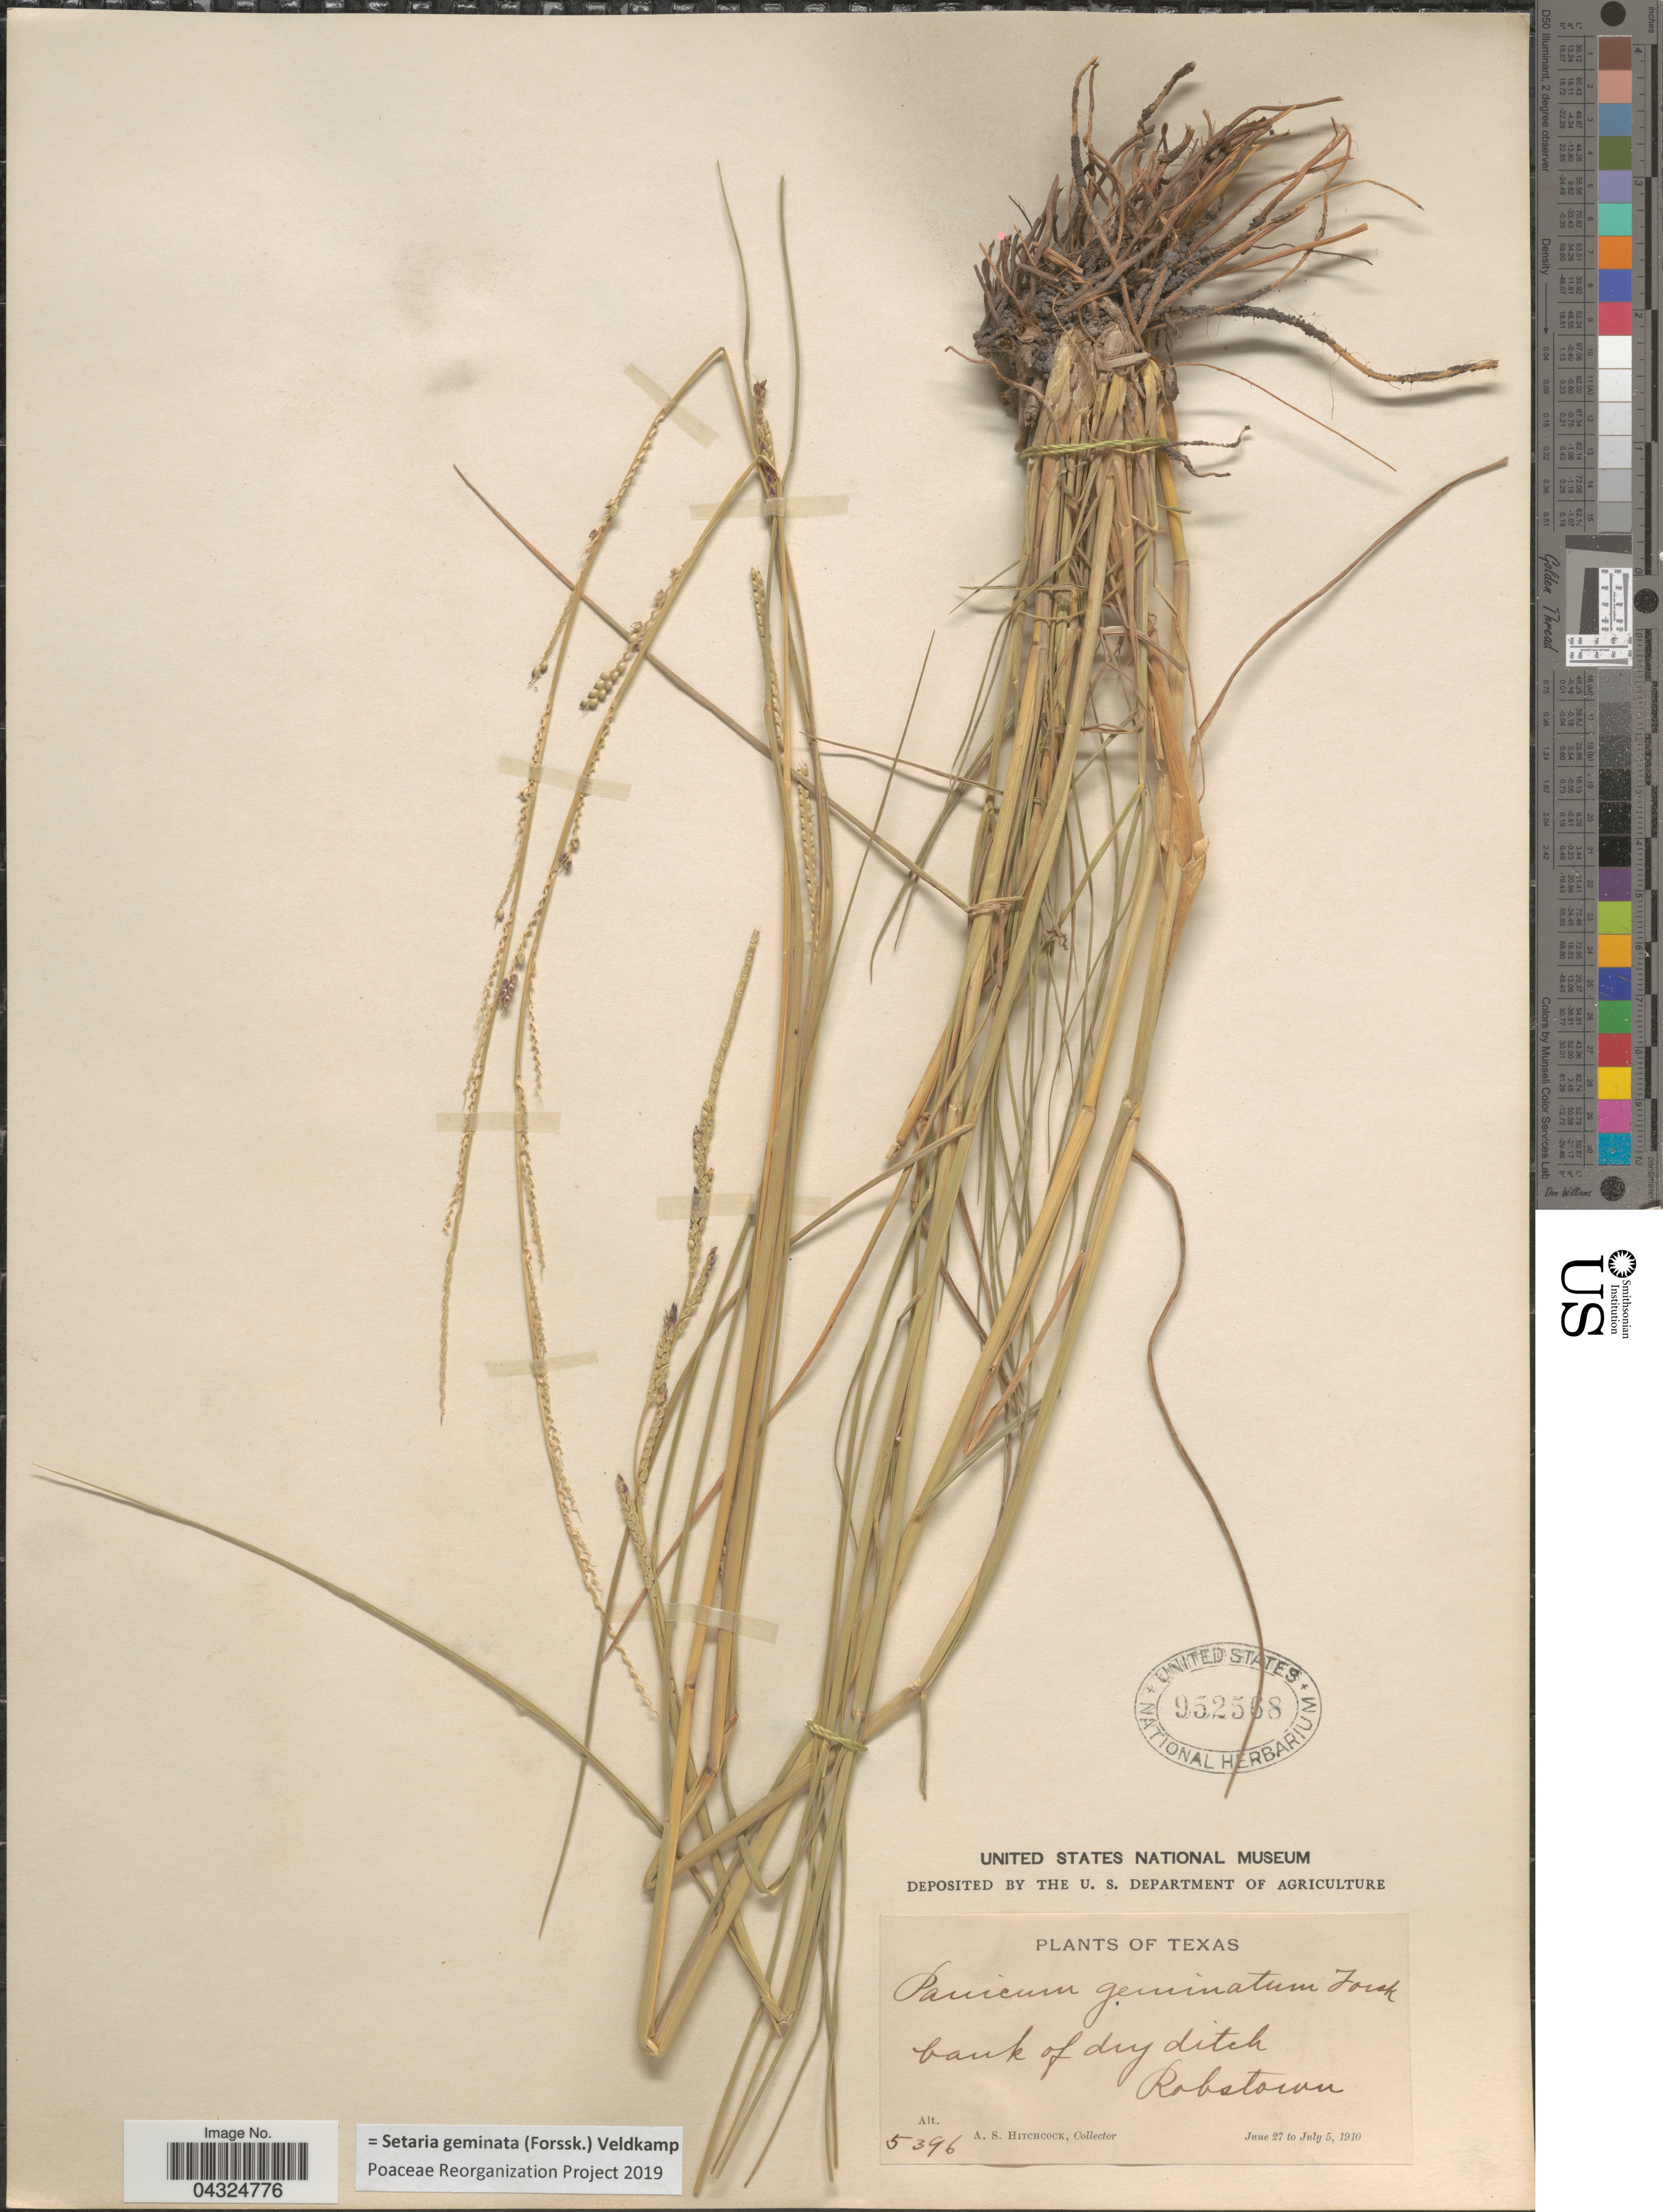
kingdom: Plantae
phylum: Tracheophyta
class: Liliopsida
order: Poales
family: Poaceae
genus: Setaria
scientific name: Setaria geminata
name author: (Forssk.) Veldkamp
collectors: A. S. Hitchcock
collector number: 5396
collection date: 1910-06-27/1910-07-05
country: United States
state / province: Texas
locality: Bank of dry ditch Robstown.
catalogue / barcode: US 952568